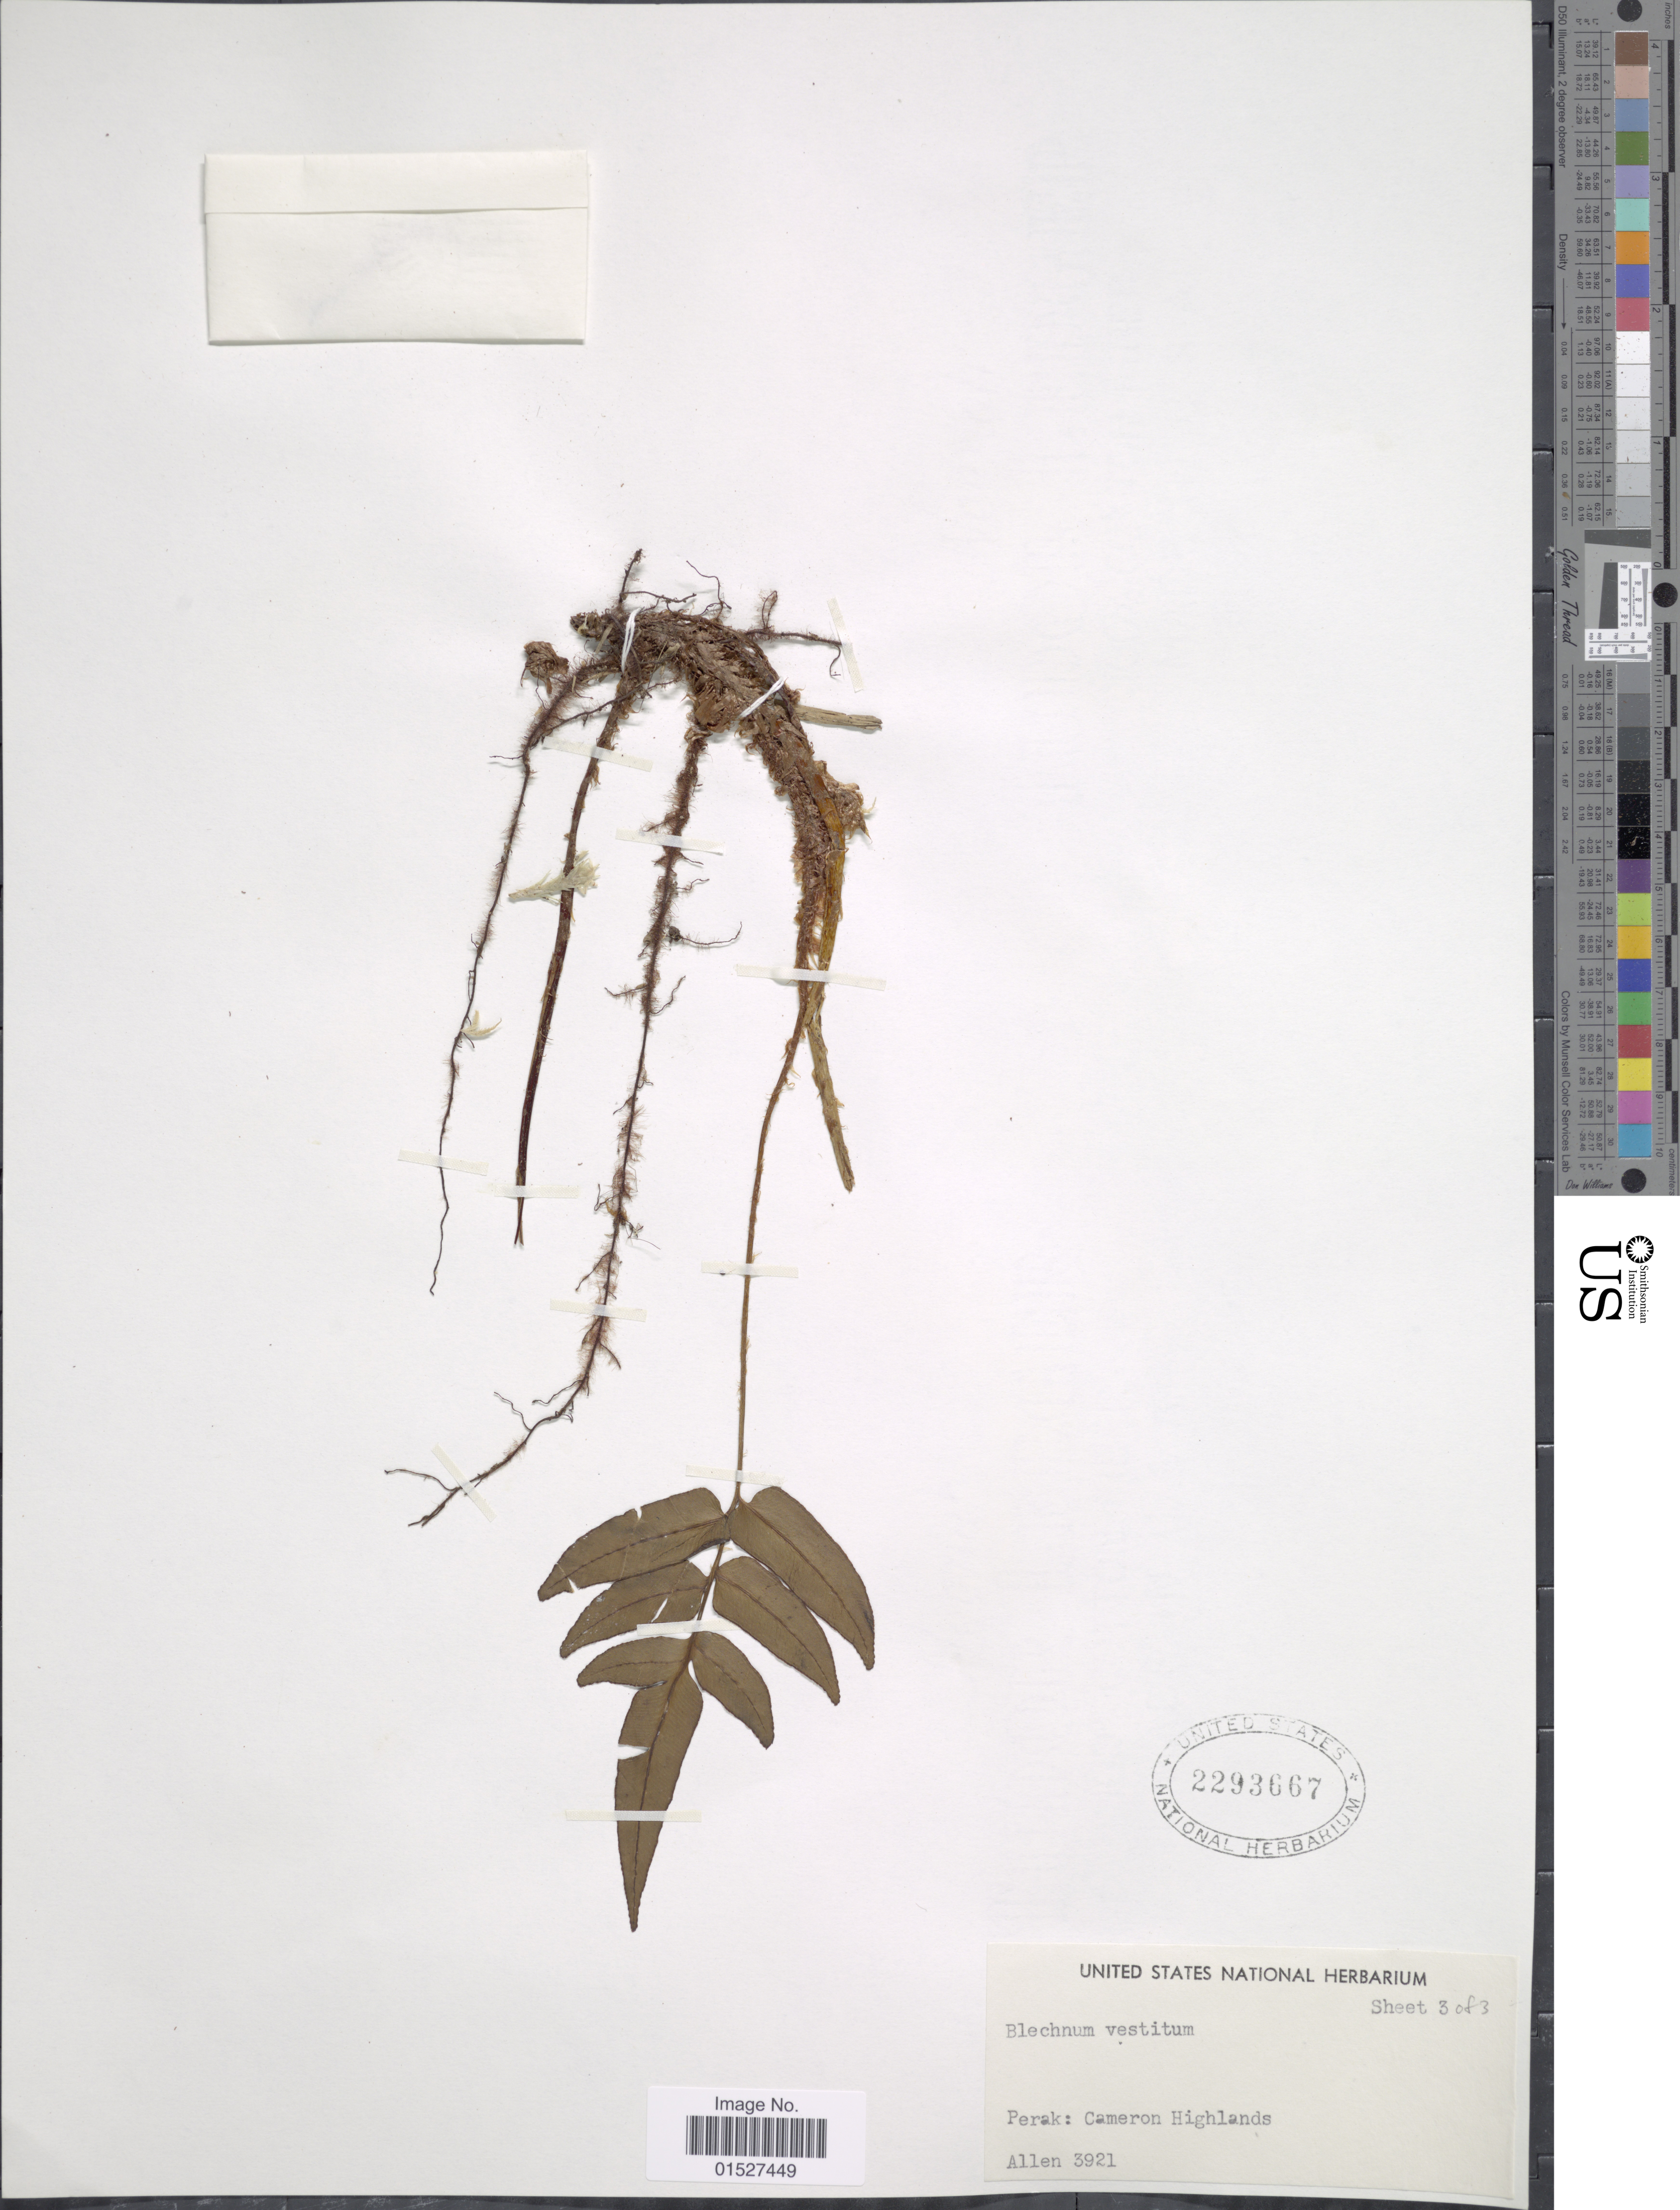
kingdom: Plantae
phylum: Tracheophyta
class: Polypodiopsida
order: Polypodiales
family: Blechnaceae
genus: Blechnum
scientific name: Blechnum vestitum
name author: (Blume) Kuhn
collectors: -- Allen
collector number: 3921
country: Malaysia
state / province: Perak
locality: Cameron Highlands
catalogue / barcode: US 2293667